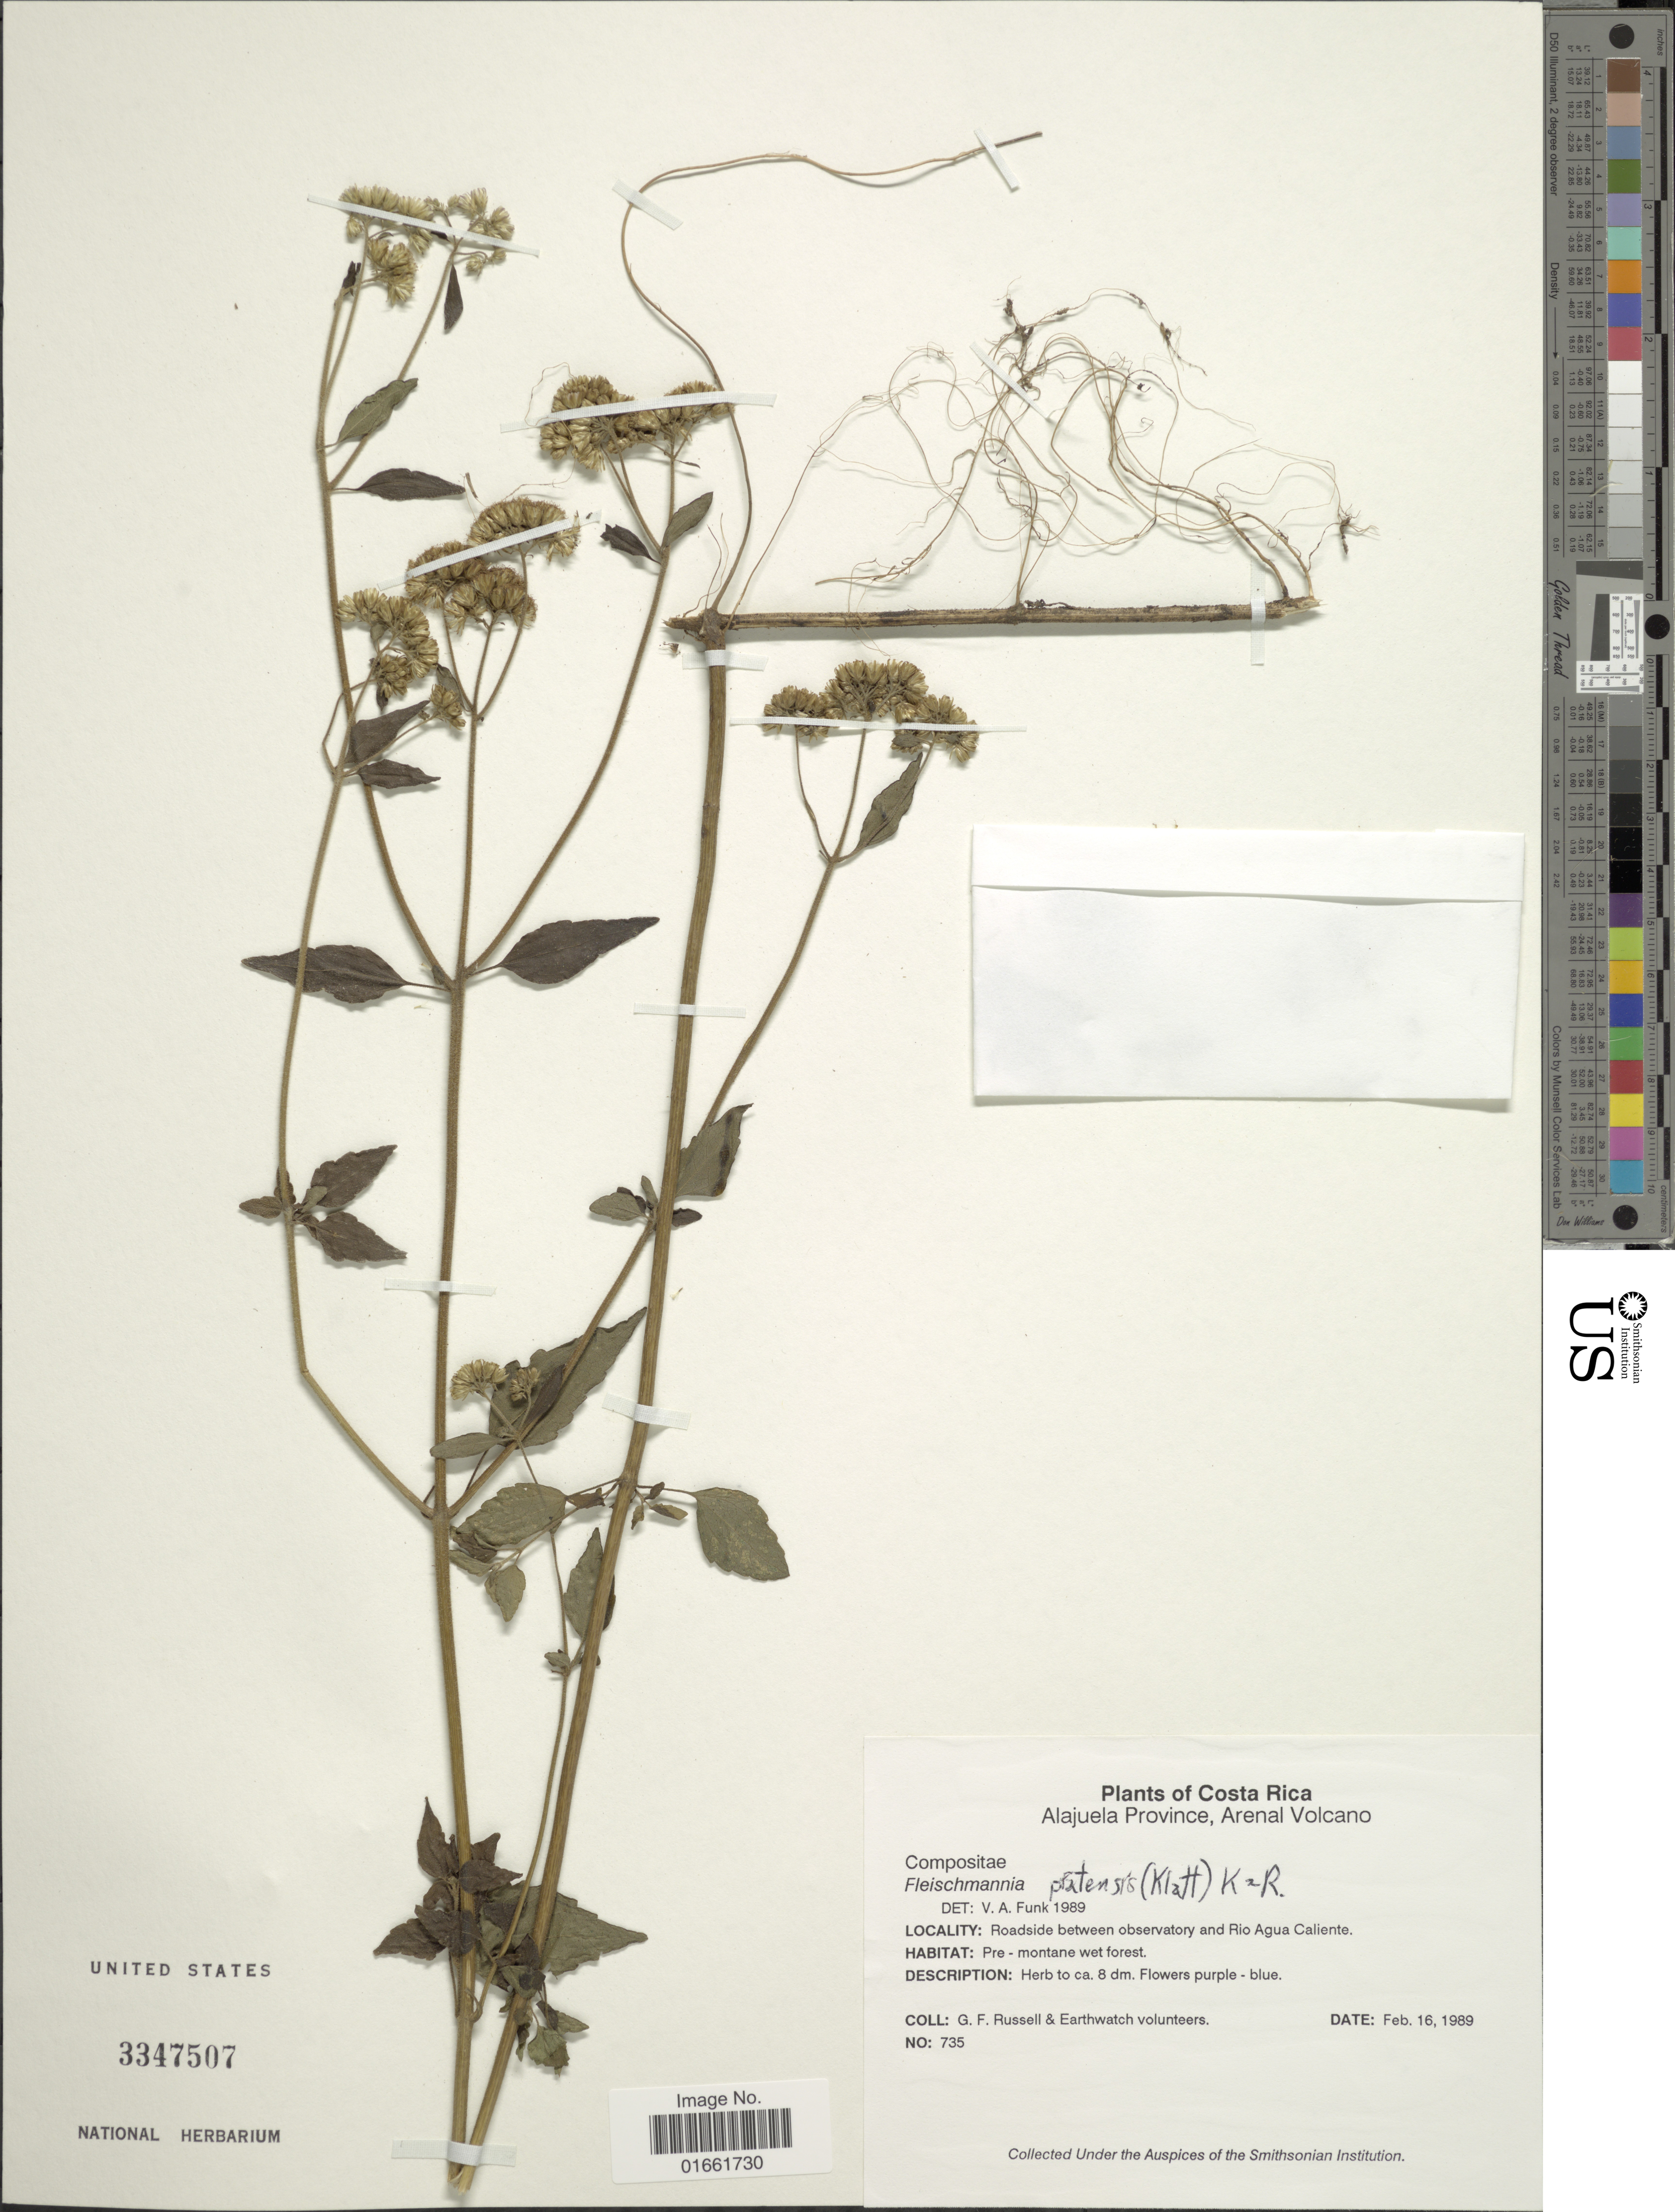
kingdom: Plantae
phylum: Tracheophyta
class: Magnoliopsida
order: Asterales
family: Asteraceae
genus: Fleischmannia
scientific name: Fleischmannia pratensis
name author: (Klatt) R.M. King & H. Rob.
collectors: G. Russell & Earthwatch Volunteers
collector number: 735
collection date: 1989-02-16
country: Costa Rica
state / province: Alajuela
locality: Alajuela Province, Arenal Volcano, roadside between observatory and Rio Agua Caliente.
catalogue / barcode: US 3347507